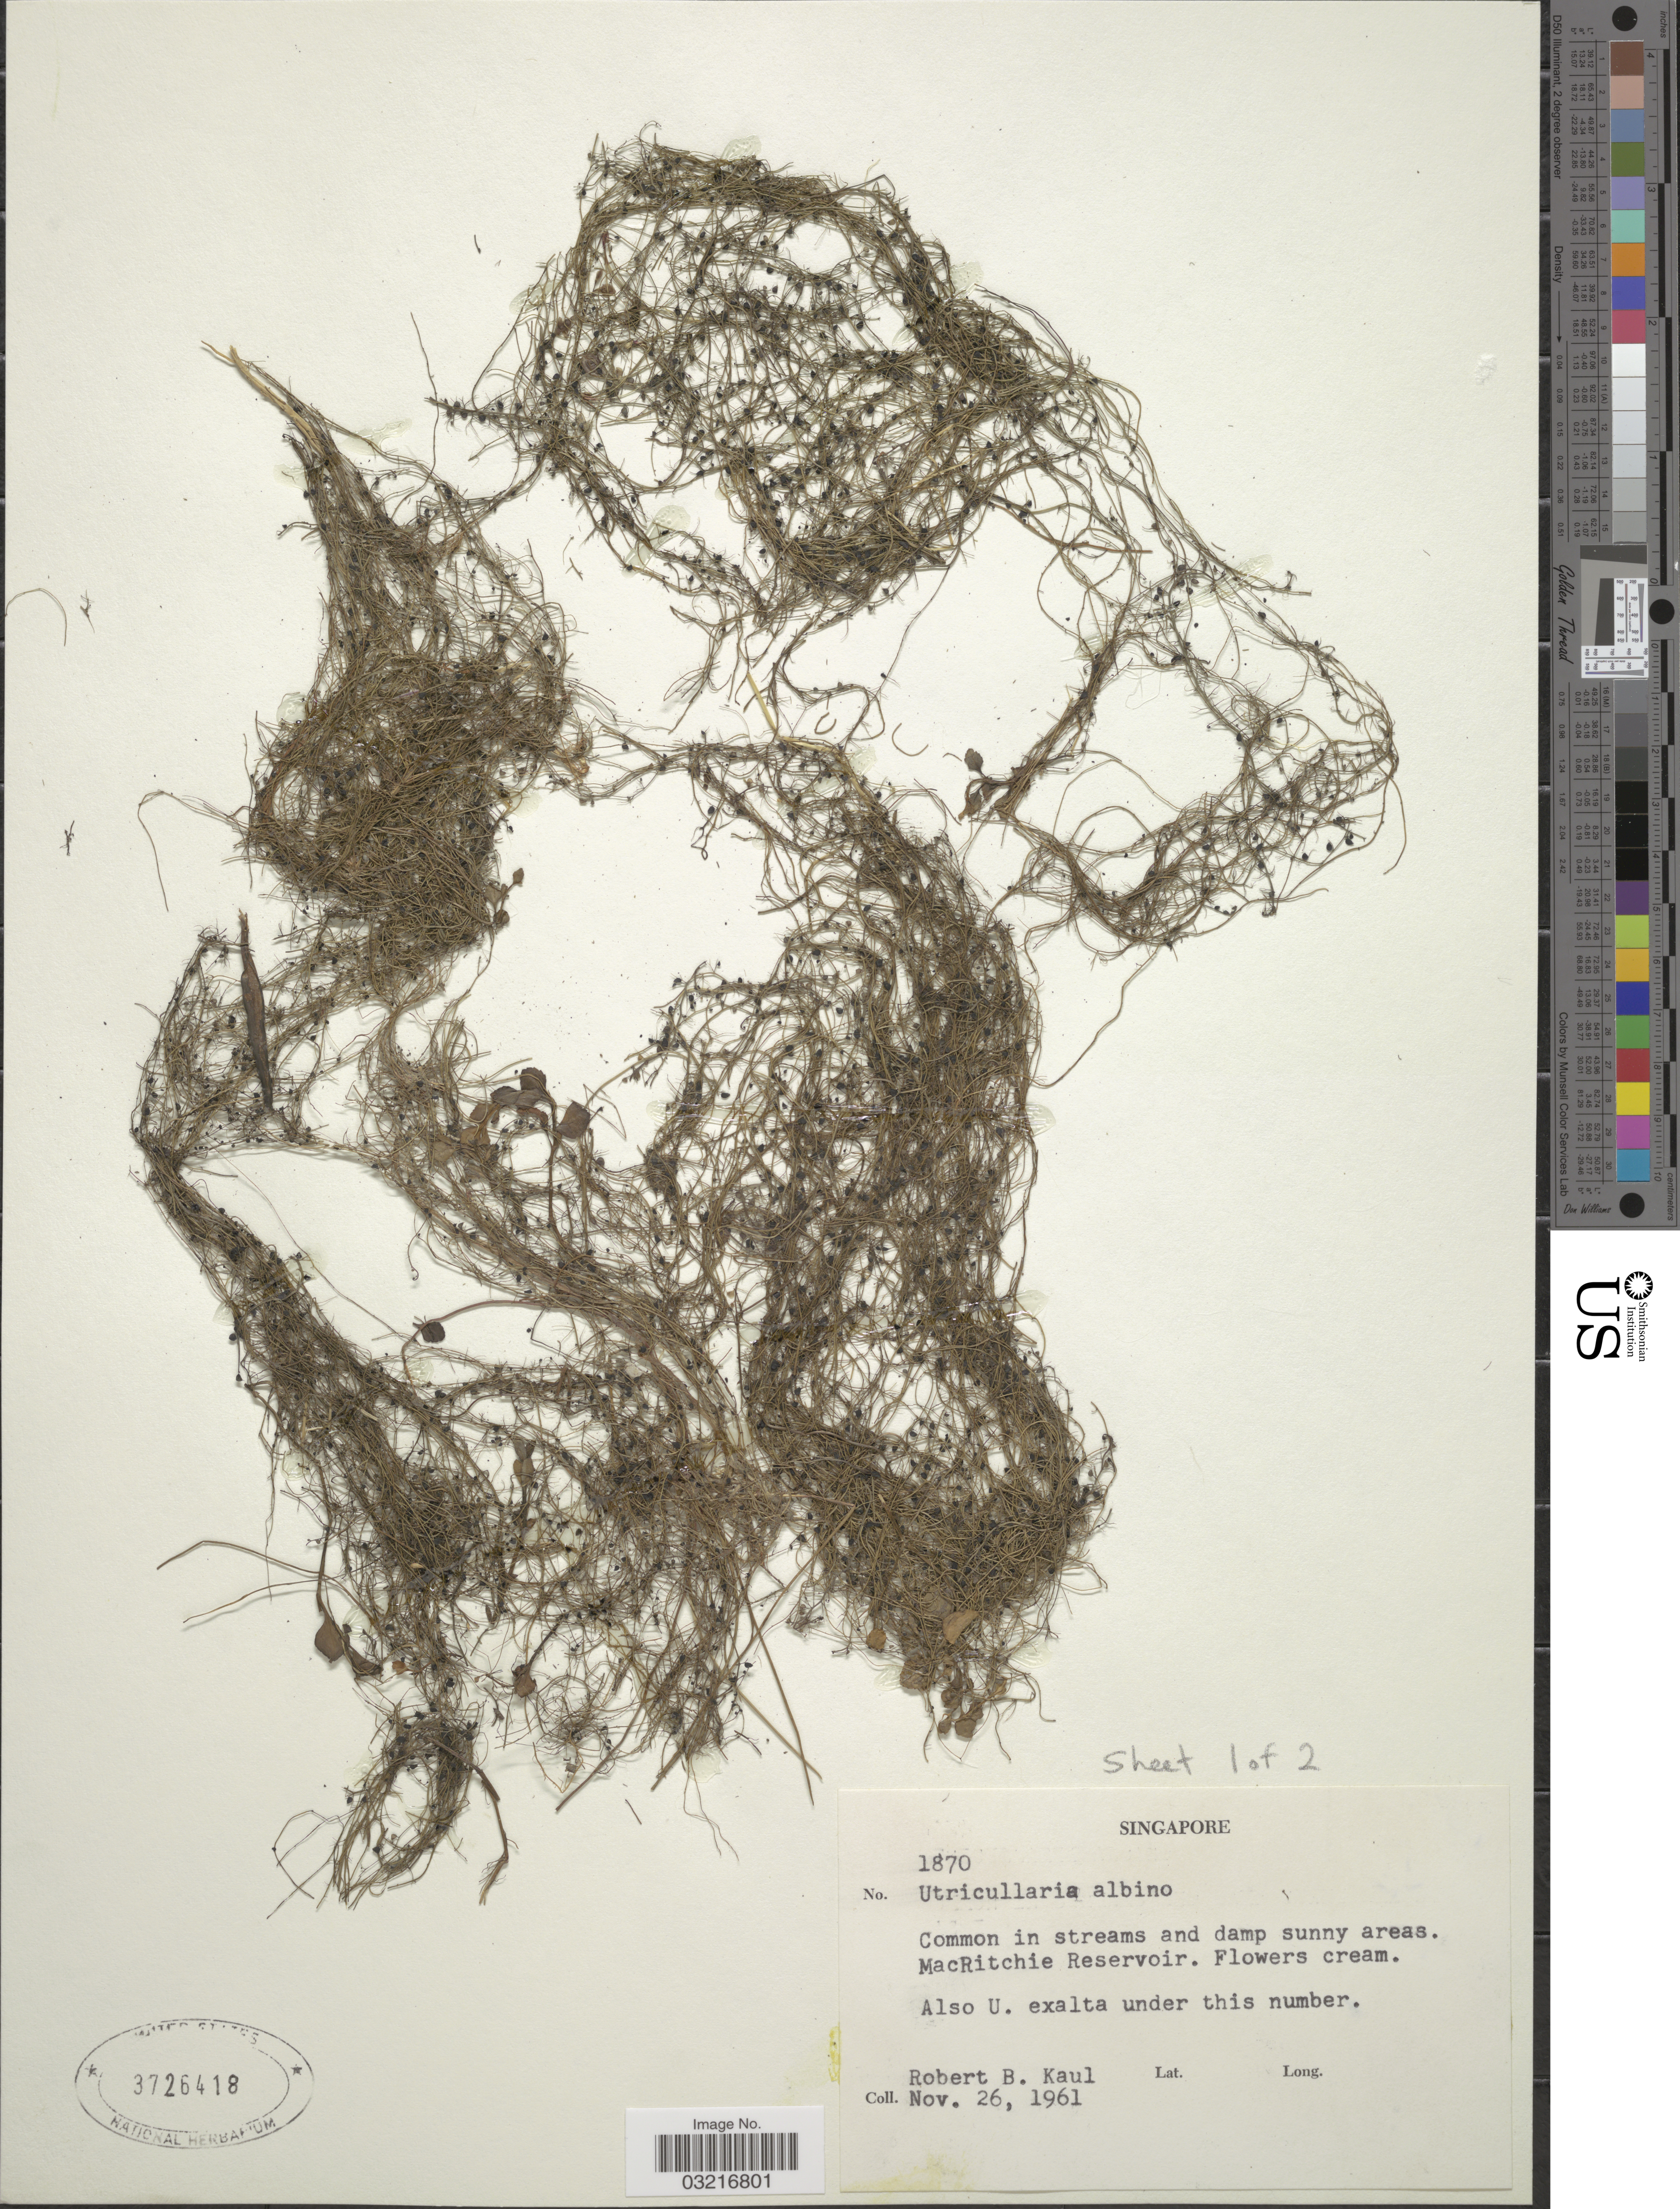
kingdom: Plantae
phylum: Tracheophyta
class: Magnoliopsida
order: Lamiales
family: Lentibulariaceae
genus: Utricularia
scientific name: Utricularia caerulea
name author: L.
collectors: R. Kaul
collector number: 1870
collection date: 1961-11-26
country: Singapore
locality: MacRitchie Reservoir.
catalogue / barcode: US 3726418